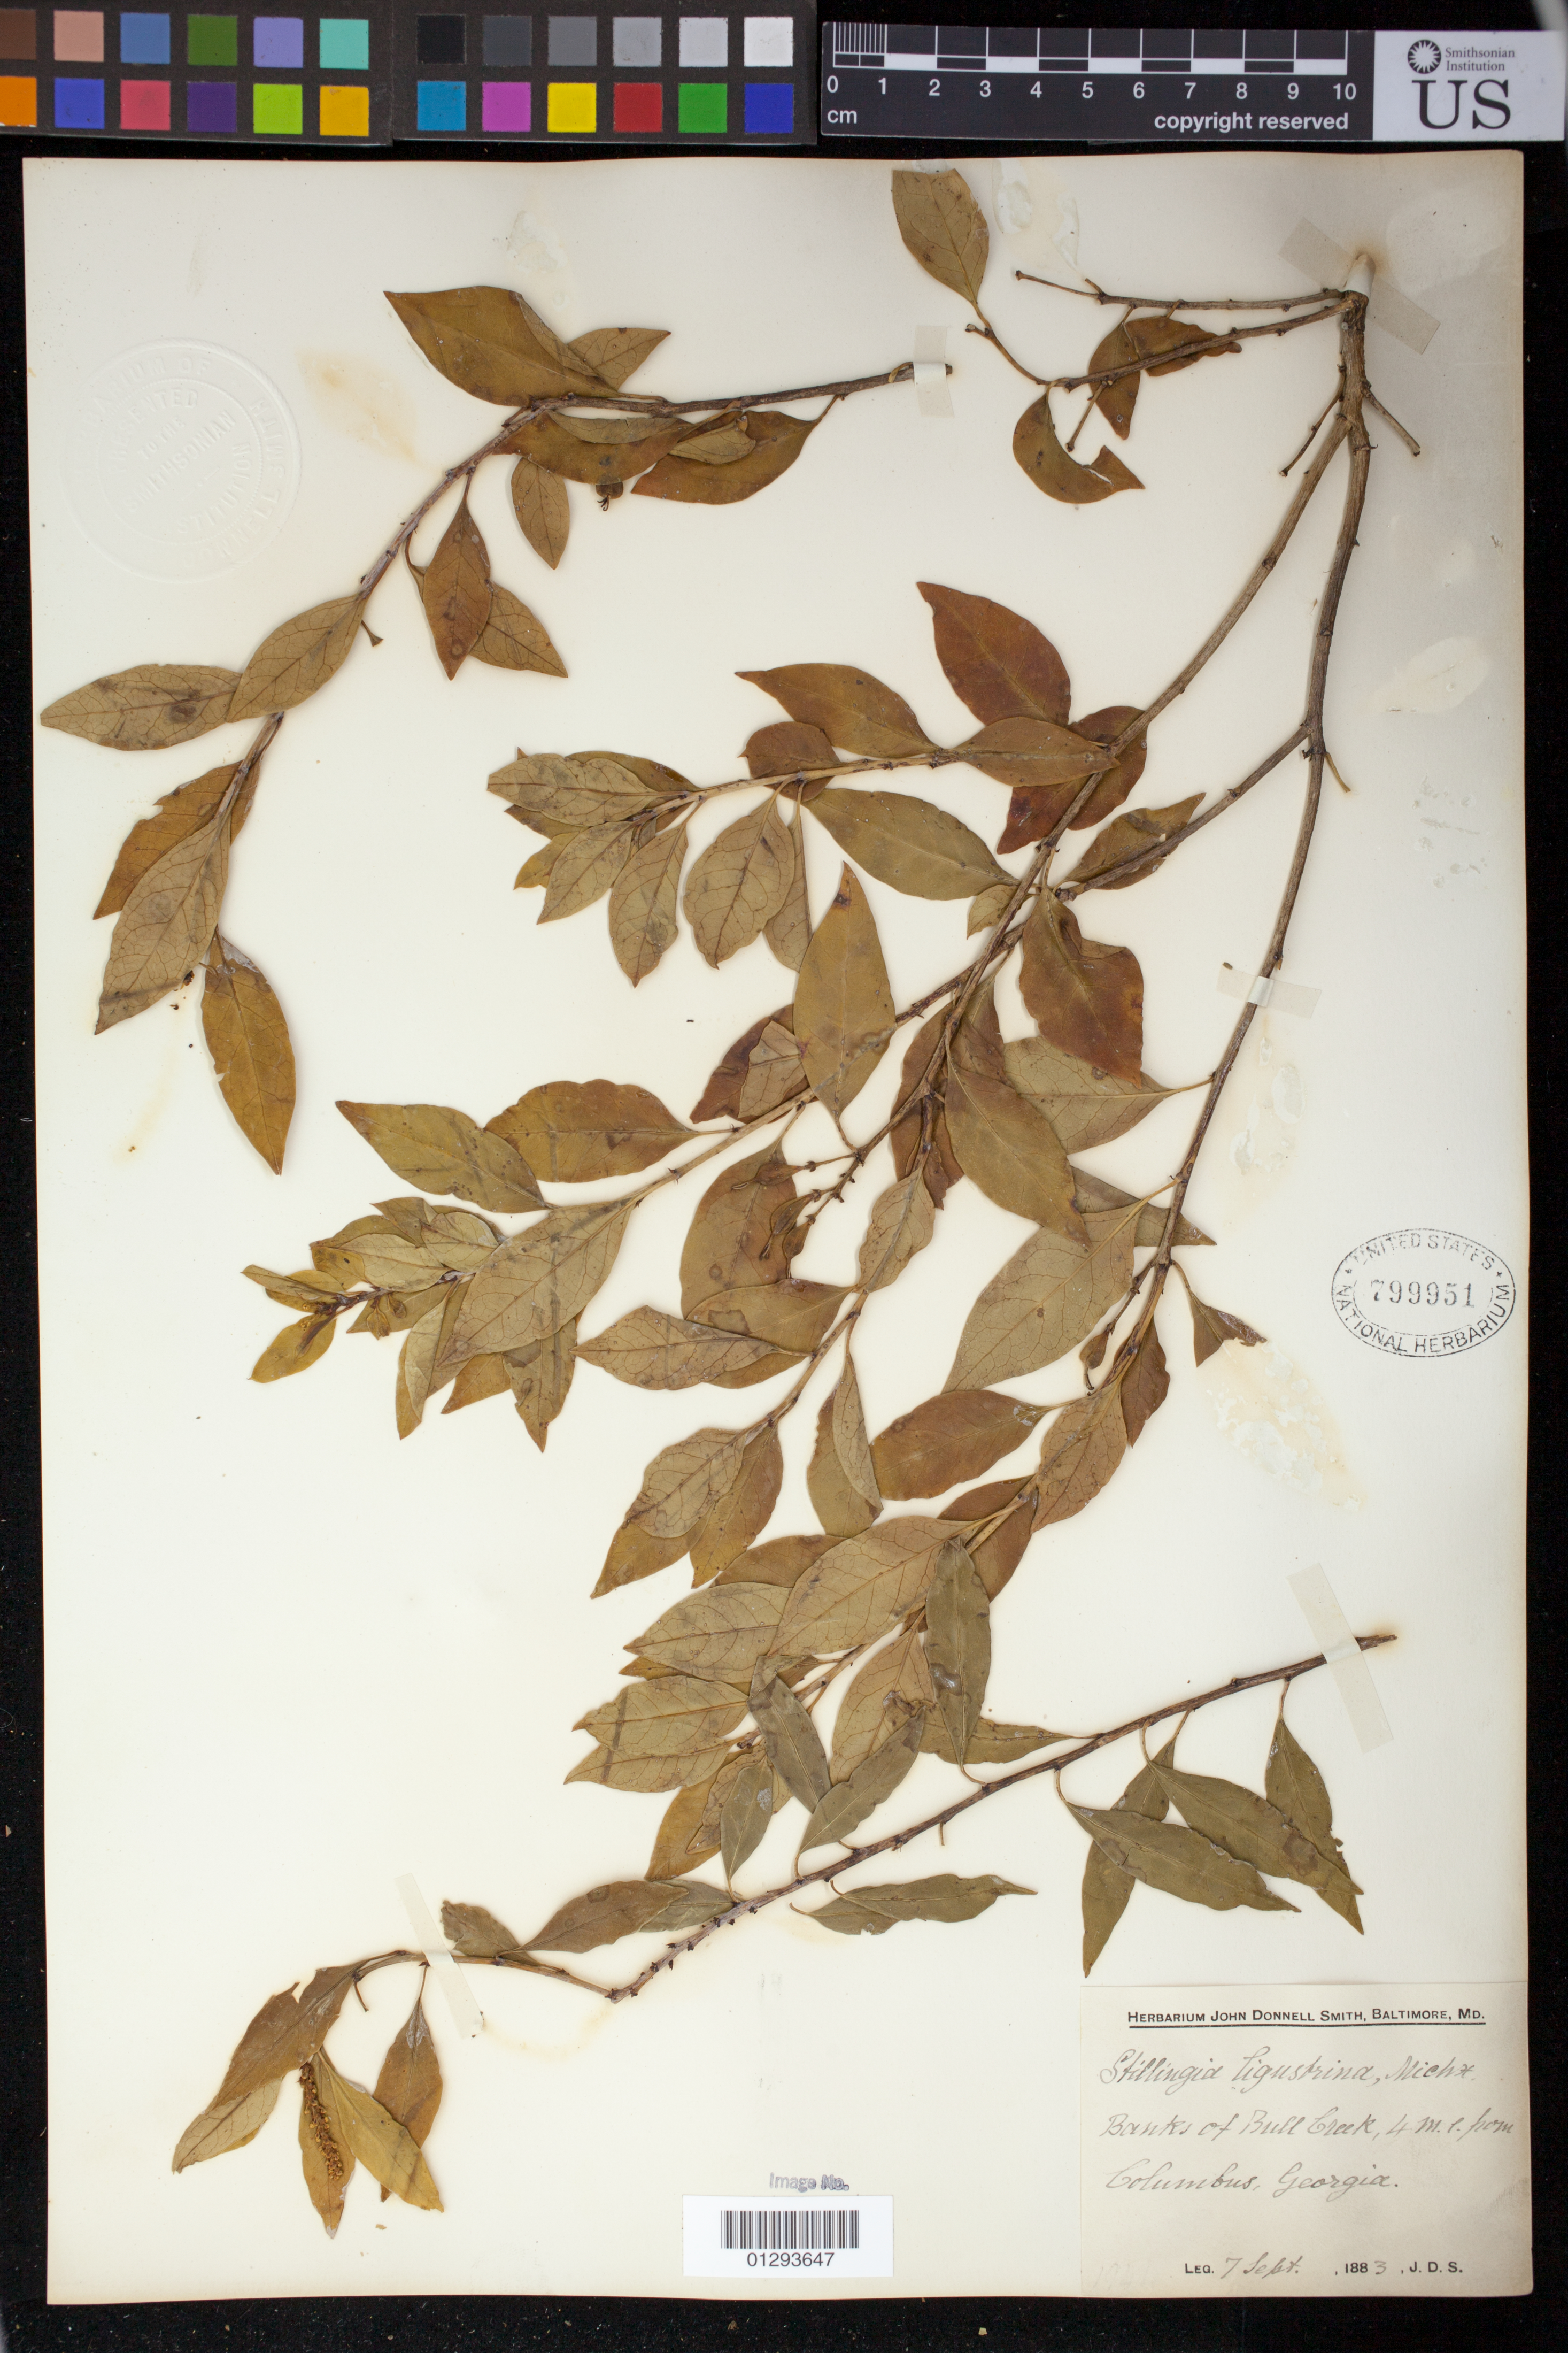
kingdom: Plantae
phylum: Tracheophyta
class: Magnoliopsida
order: Malpighiales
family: Euphorbiaceae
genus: Sebastiania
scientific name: Sebastiania fruticosa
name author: (Bartram) Fernald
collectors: J. D. S.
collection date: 1883-09-07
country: United States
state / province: Georgia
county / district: Muscogee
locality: Banks of Bull Creek, 4 mi. from Columbus.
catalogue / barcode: US 799951